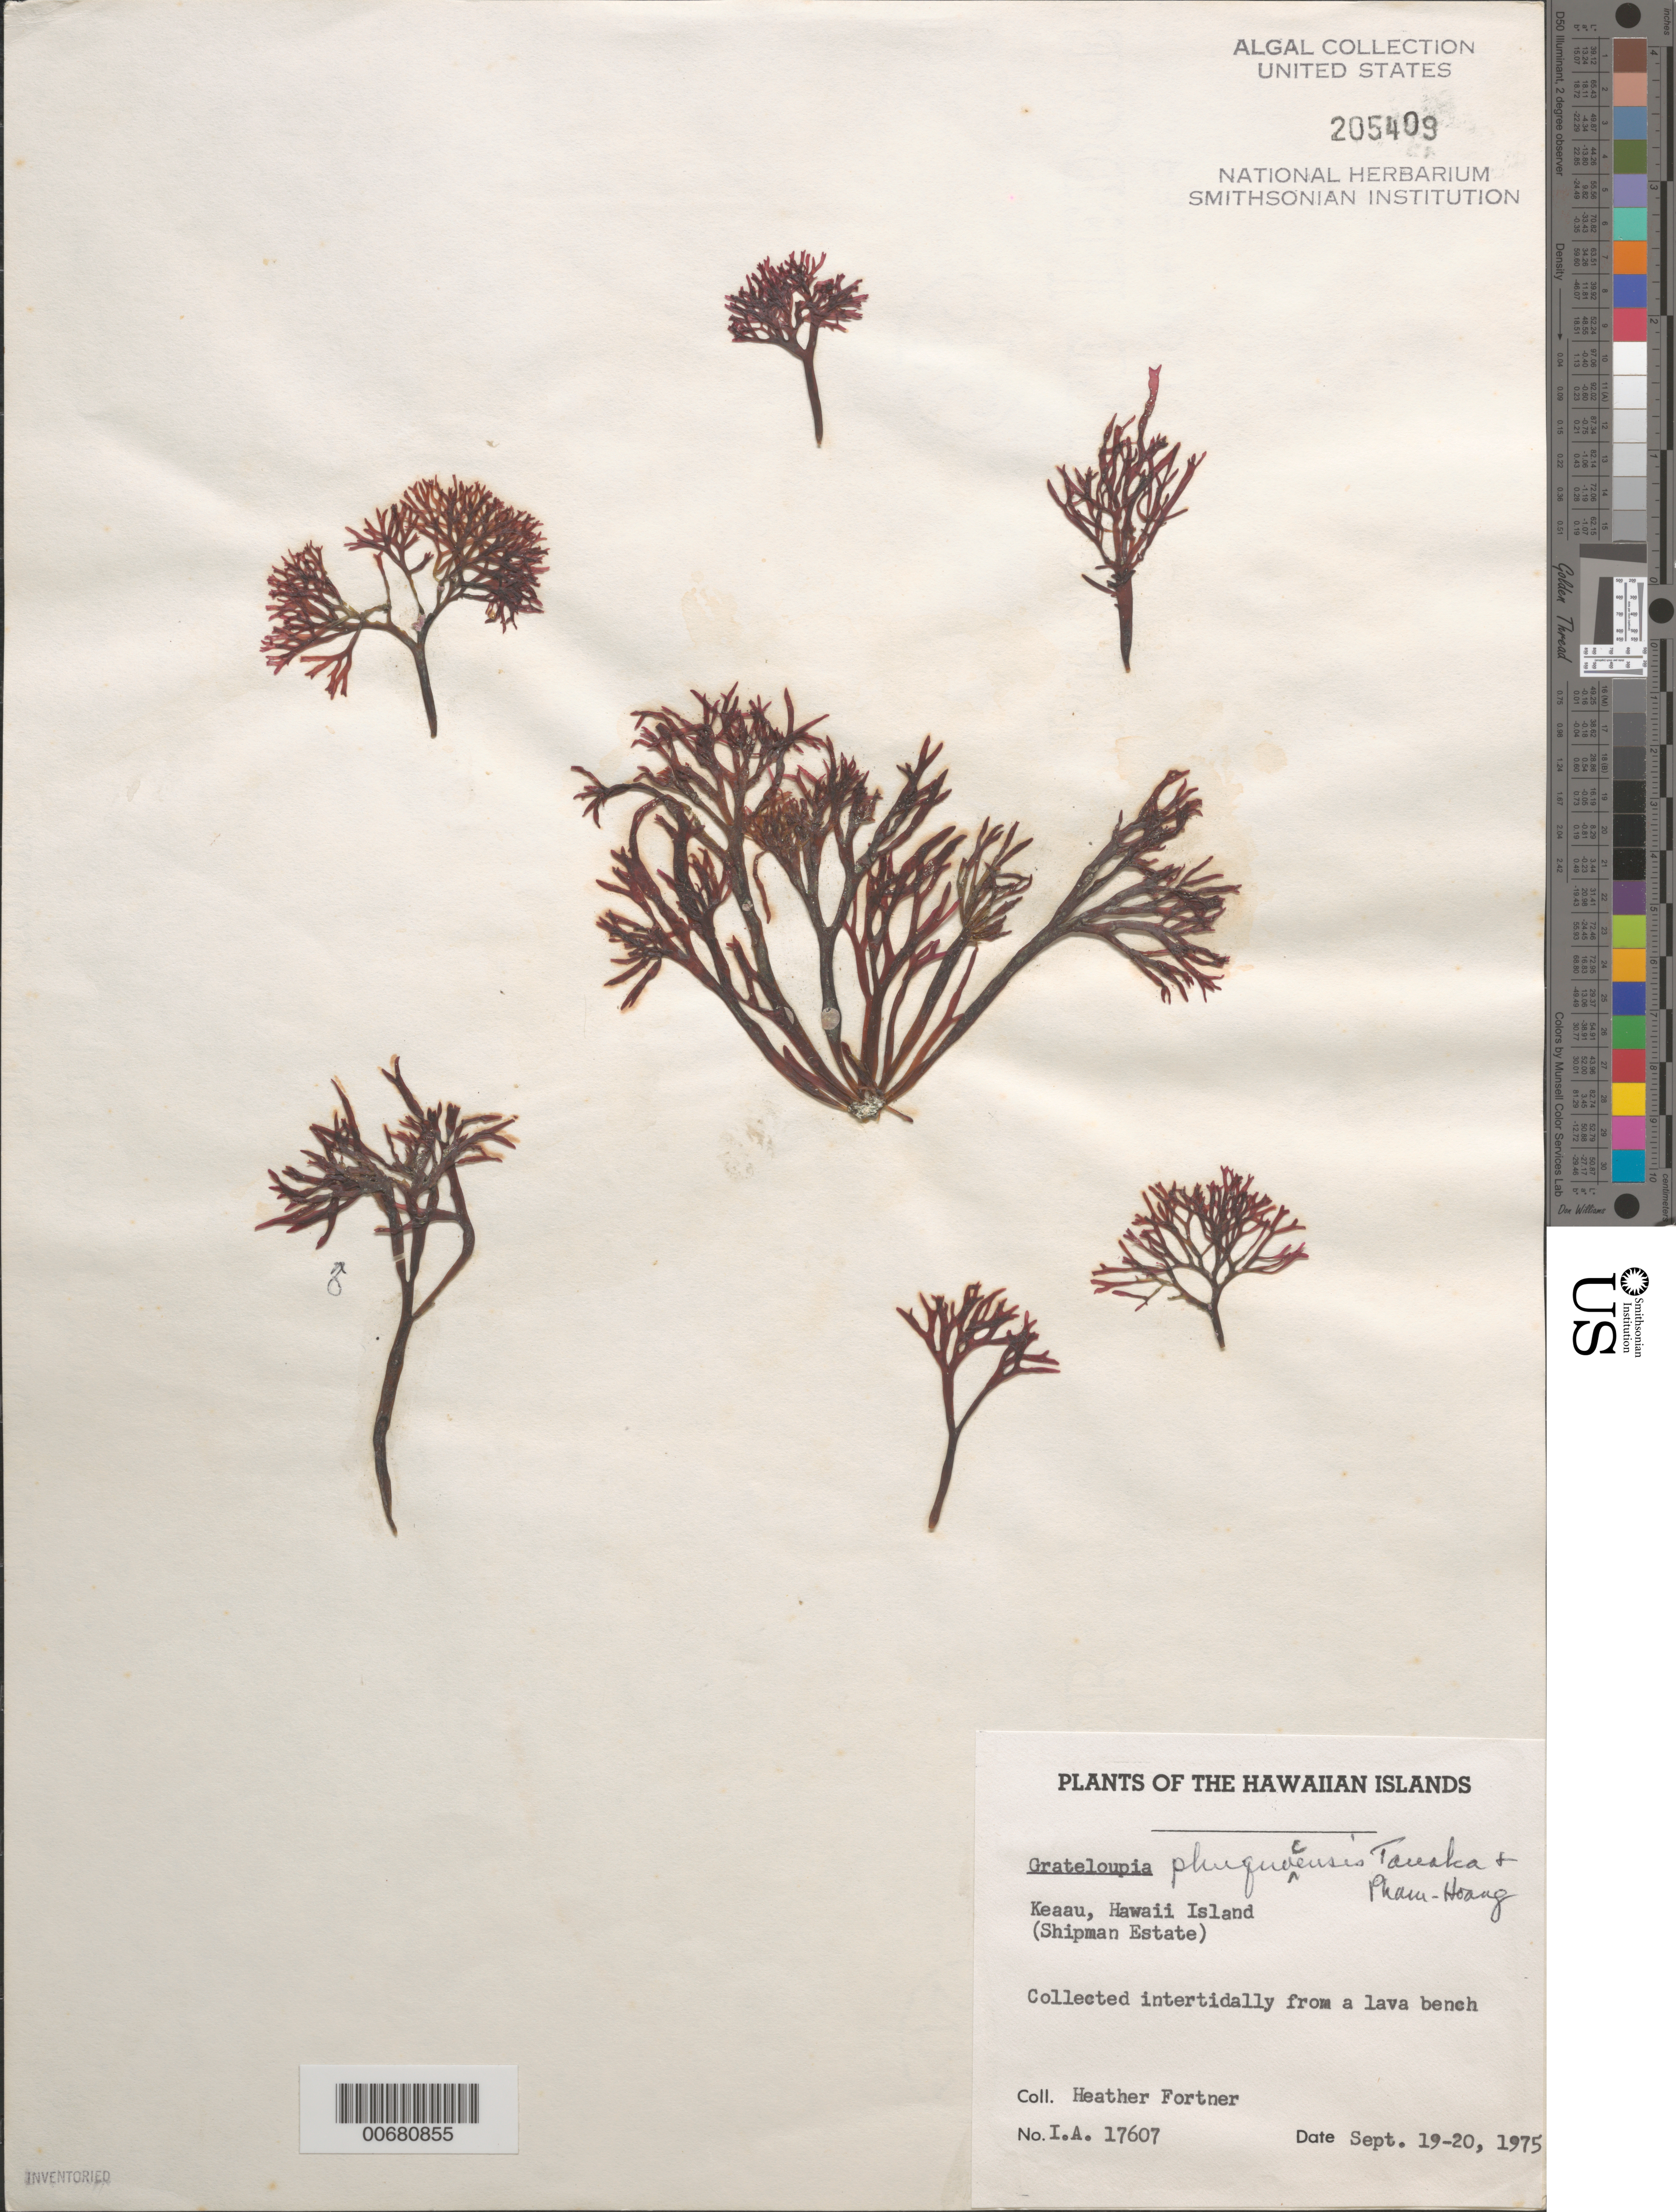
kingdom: Plantae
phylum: Rhodophyta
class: Florideophyceae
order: Halymeniales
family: Halymeniaceae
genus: Grateloupia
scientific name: Grateloupia phuquocensis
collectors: H. Fortner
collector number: IAA 17607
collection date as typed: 19 Sep 1975 and 20 Sep 1975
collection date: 1975-09-19,1975-09-20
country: United States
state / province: Hawaii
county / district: Hawaii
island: Hawaii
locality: Shipman Estate, Keaau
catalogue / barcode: US 205409